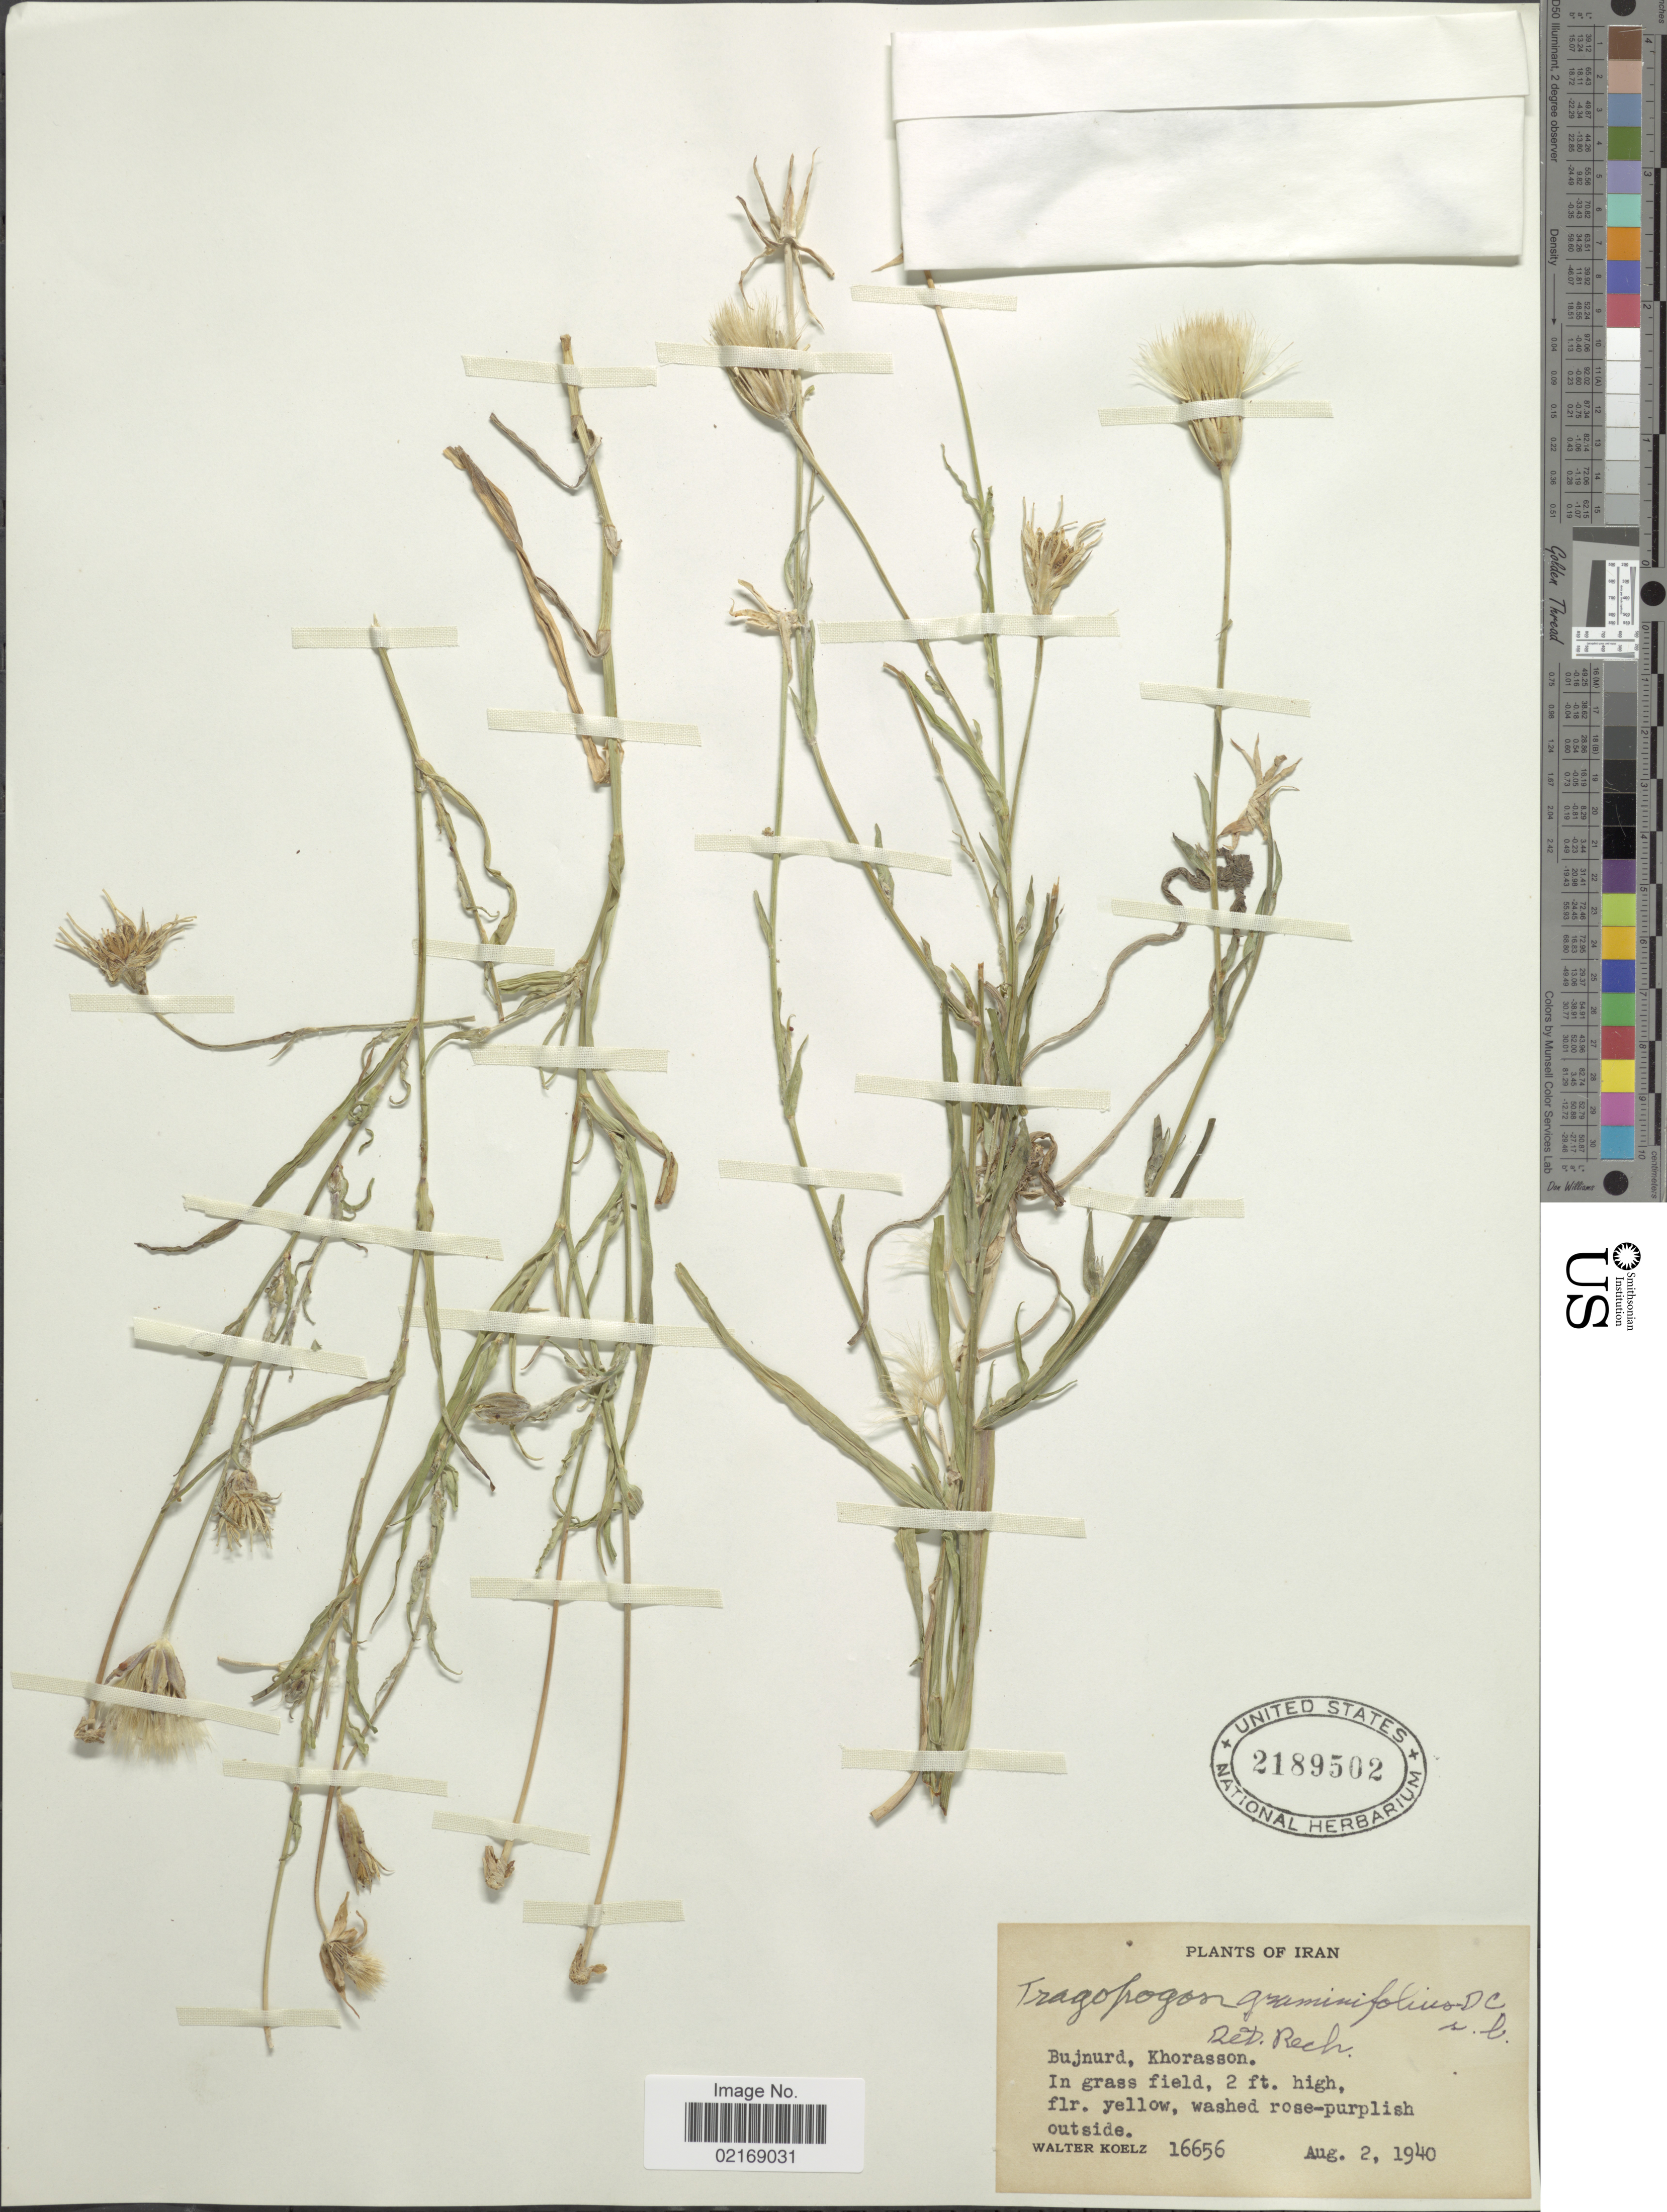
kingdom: Plantae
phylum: Tracheophyta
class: Magnoliopsida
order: Asterales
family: Asteraceae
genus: Tragopogon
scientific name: Tragopogon graminifolius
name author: DC.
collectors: W. N. Koelz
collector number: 16656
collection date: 1940-08-02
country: Iran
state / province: Khorasan [obsolete]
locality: Bujnurd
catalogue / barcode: US 2189502